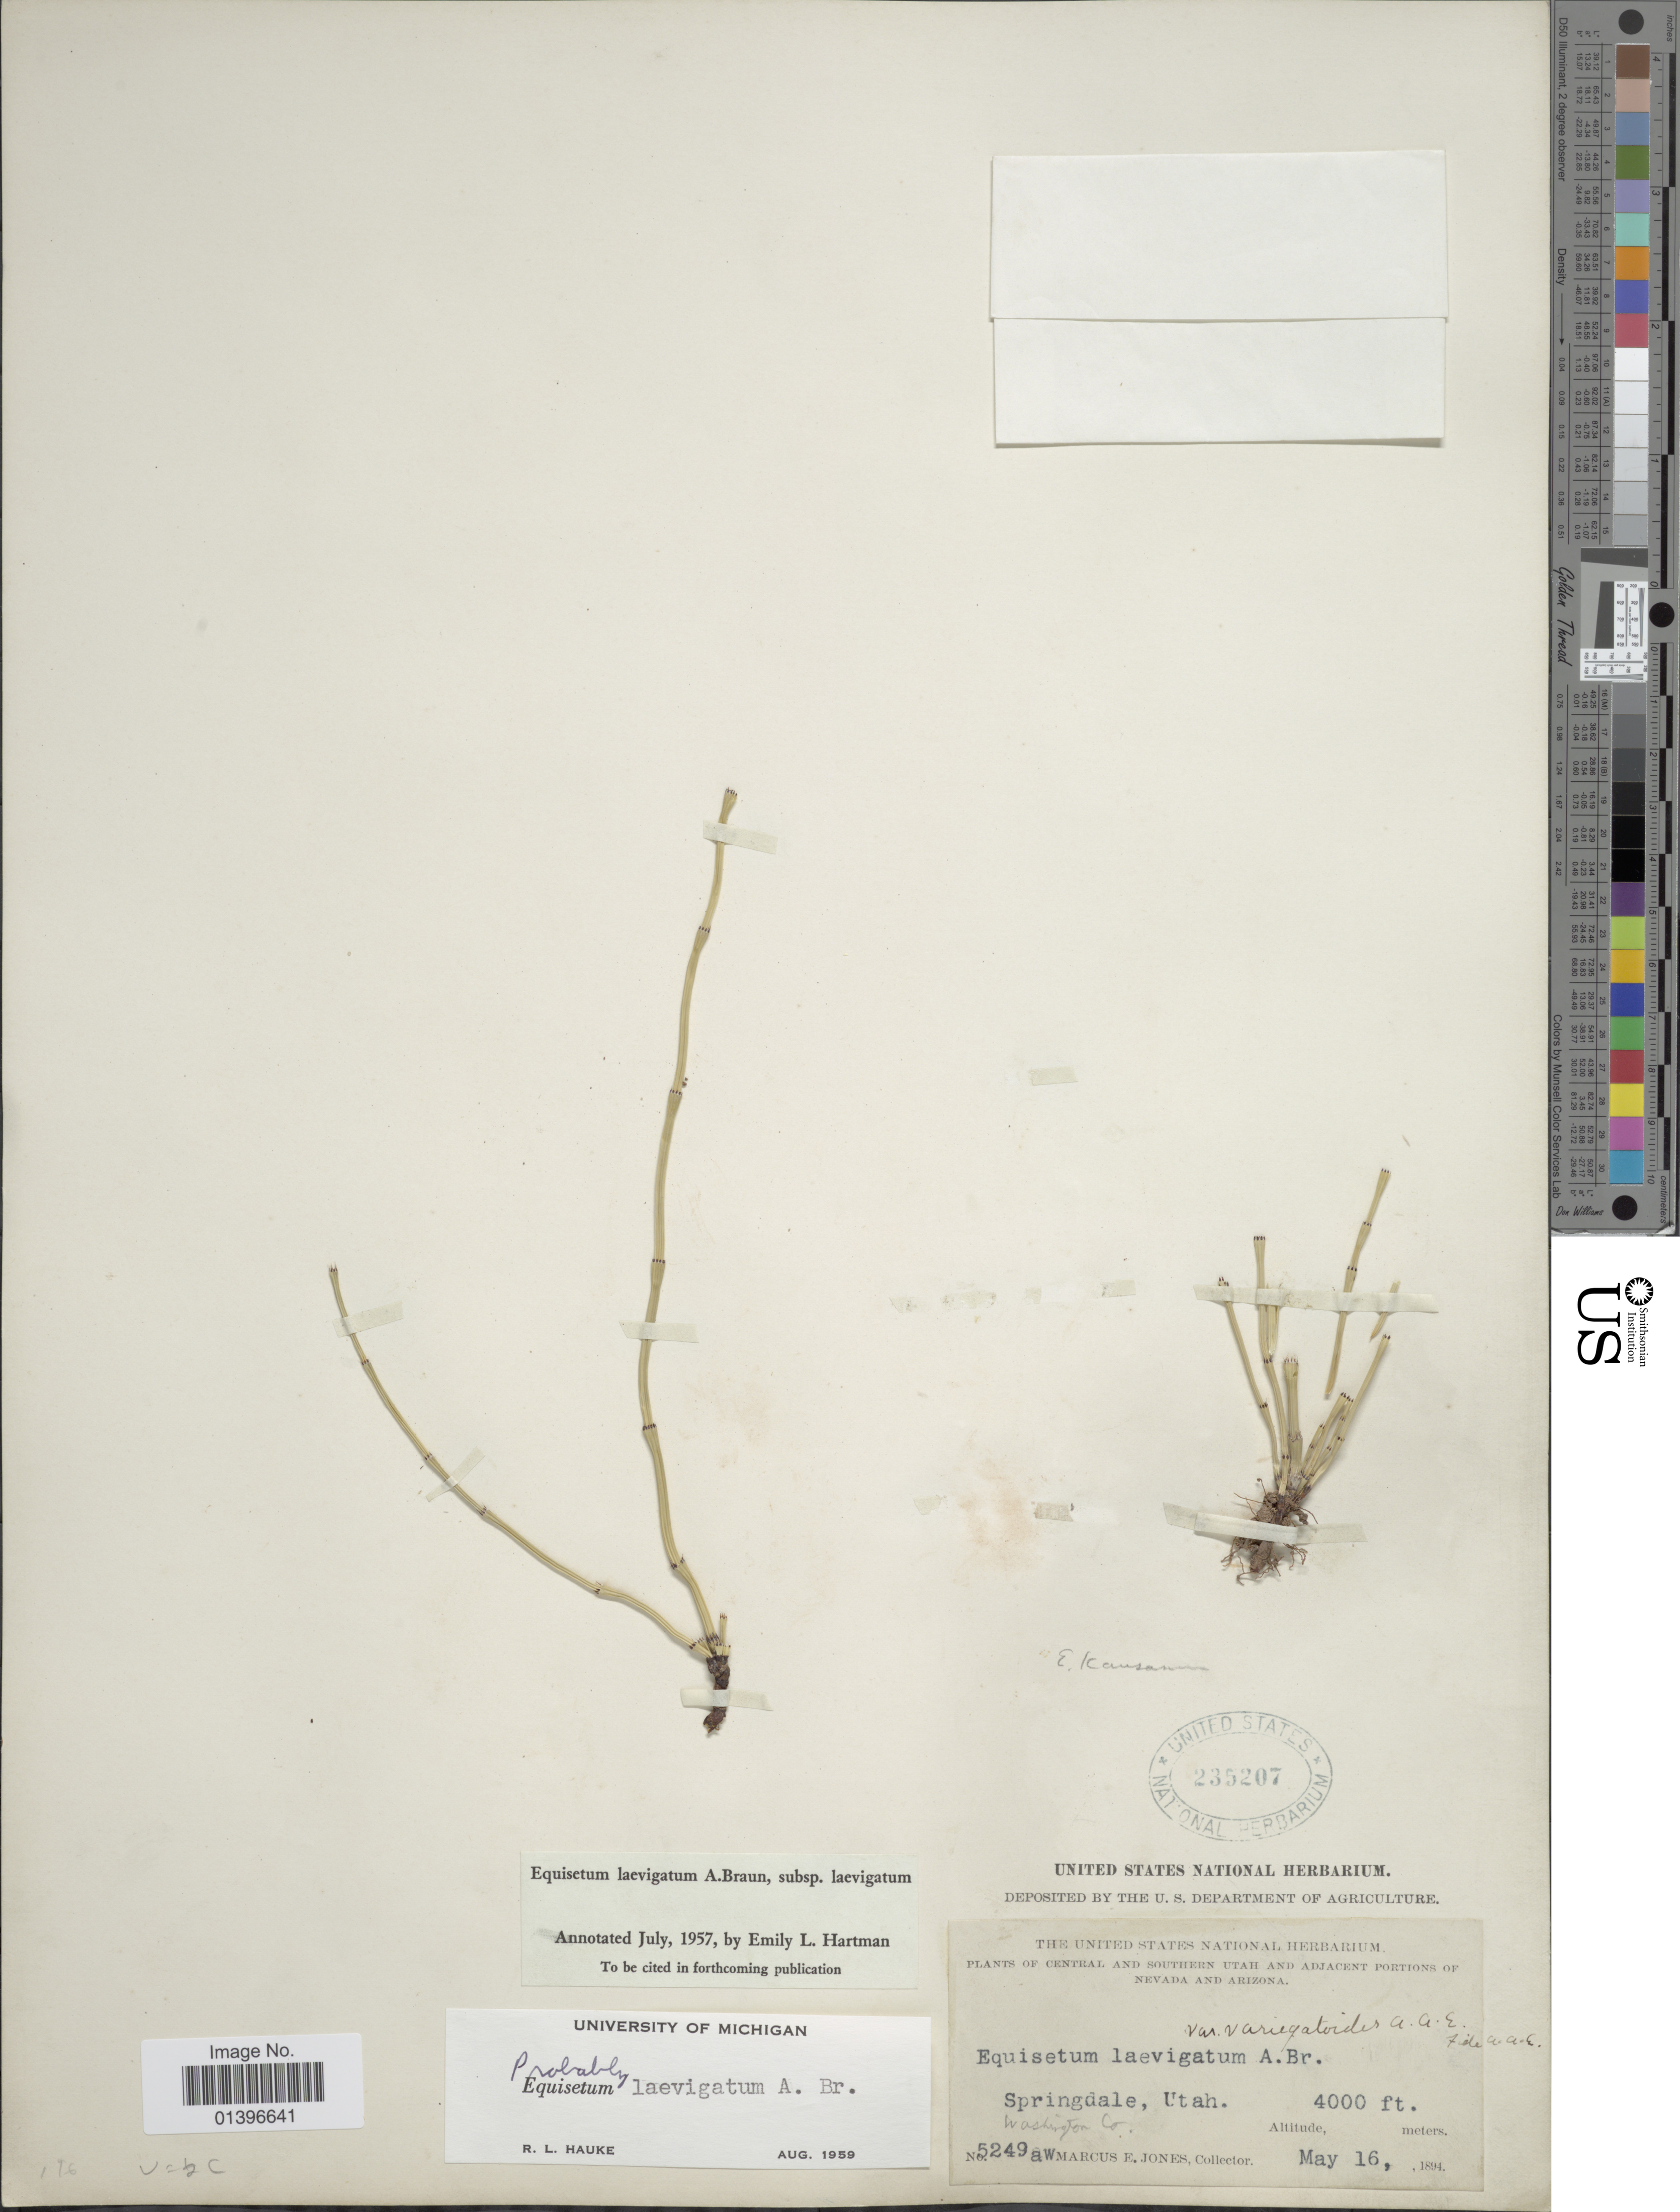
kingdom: Plantae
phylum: Tracheophyta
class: Polypodiopsida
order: Equisetales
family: Equisetaceae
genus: Equisetum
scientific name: Equisetum laevigatum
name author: A. Braun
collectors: M. E. Jones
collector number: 5249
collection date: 1894-05-16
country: United States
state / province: Utah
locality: Central and Southern Utah and adjacent portions of Nevada and Arizona. Springdale, Washington Co.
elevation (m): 1219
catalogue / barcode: US 235207